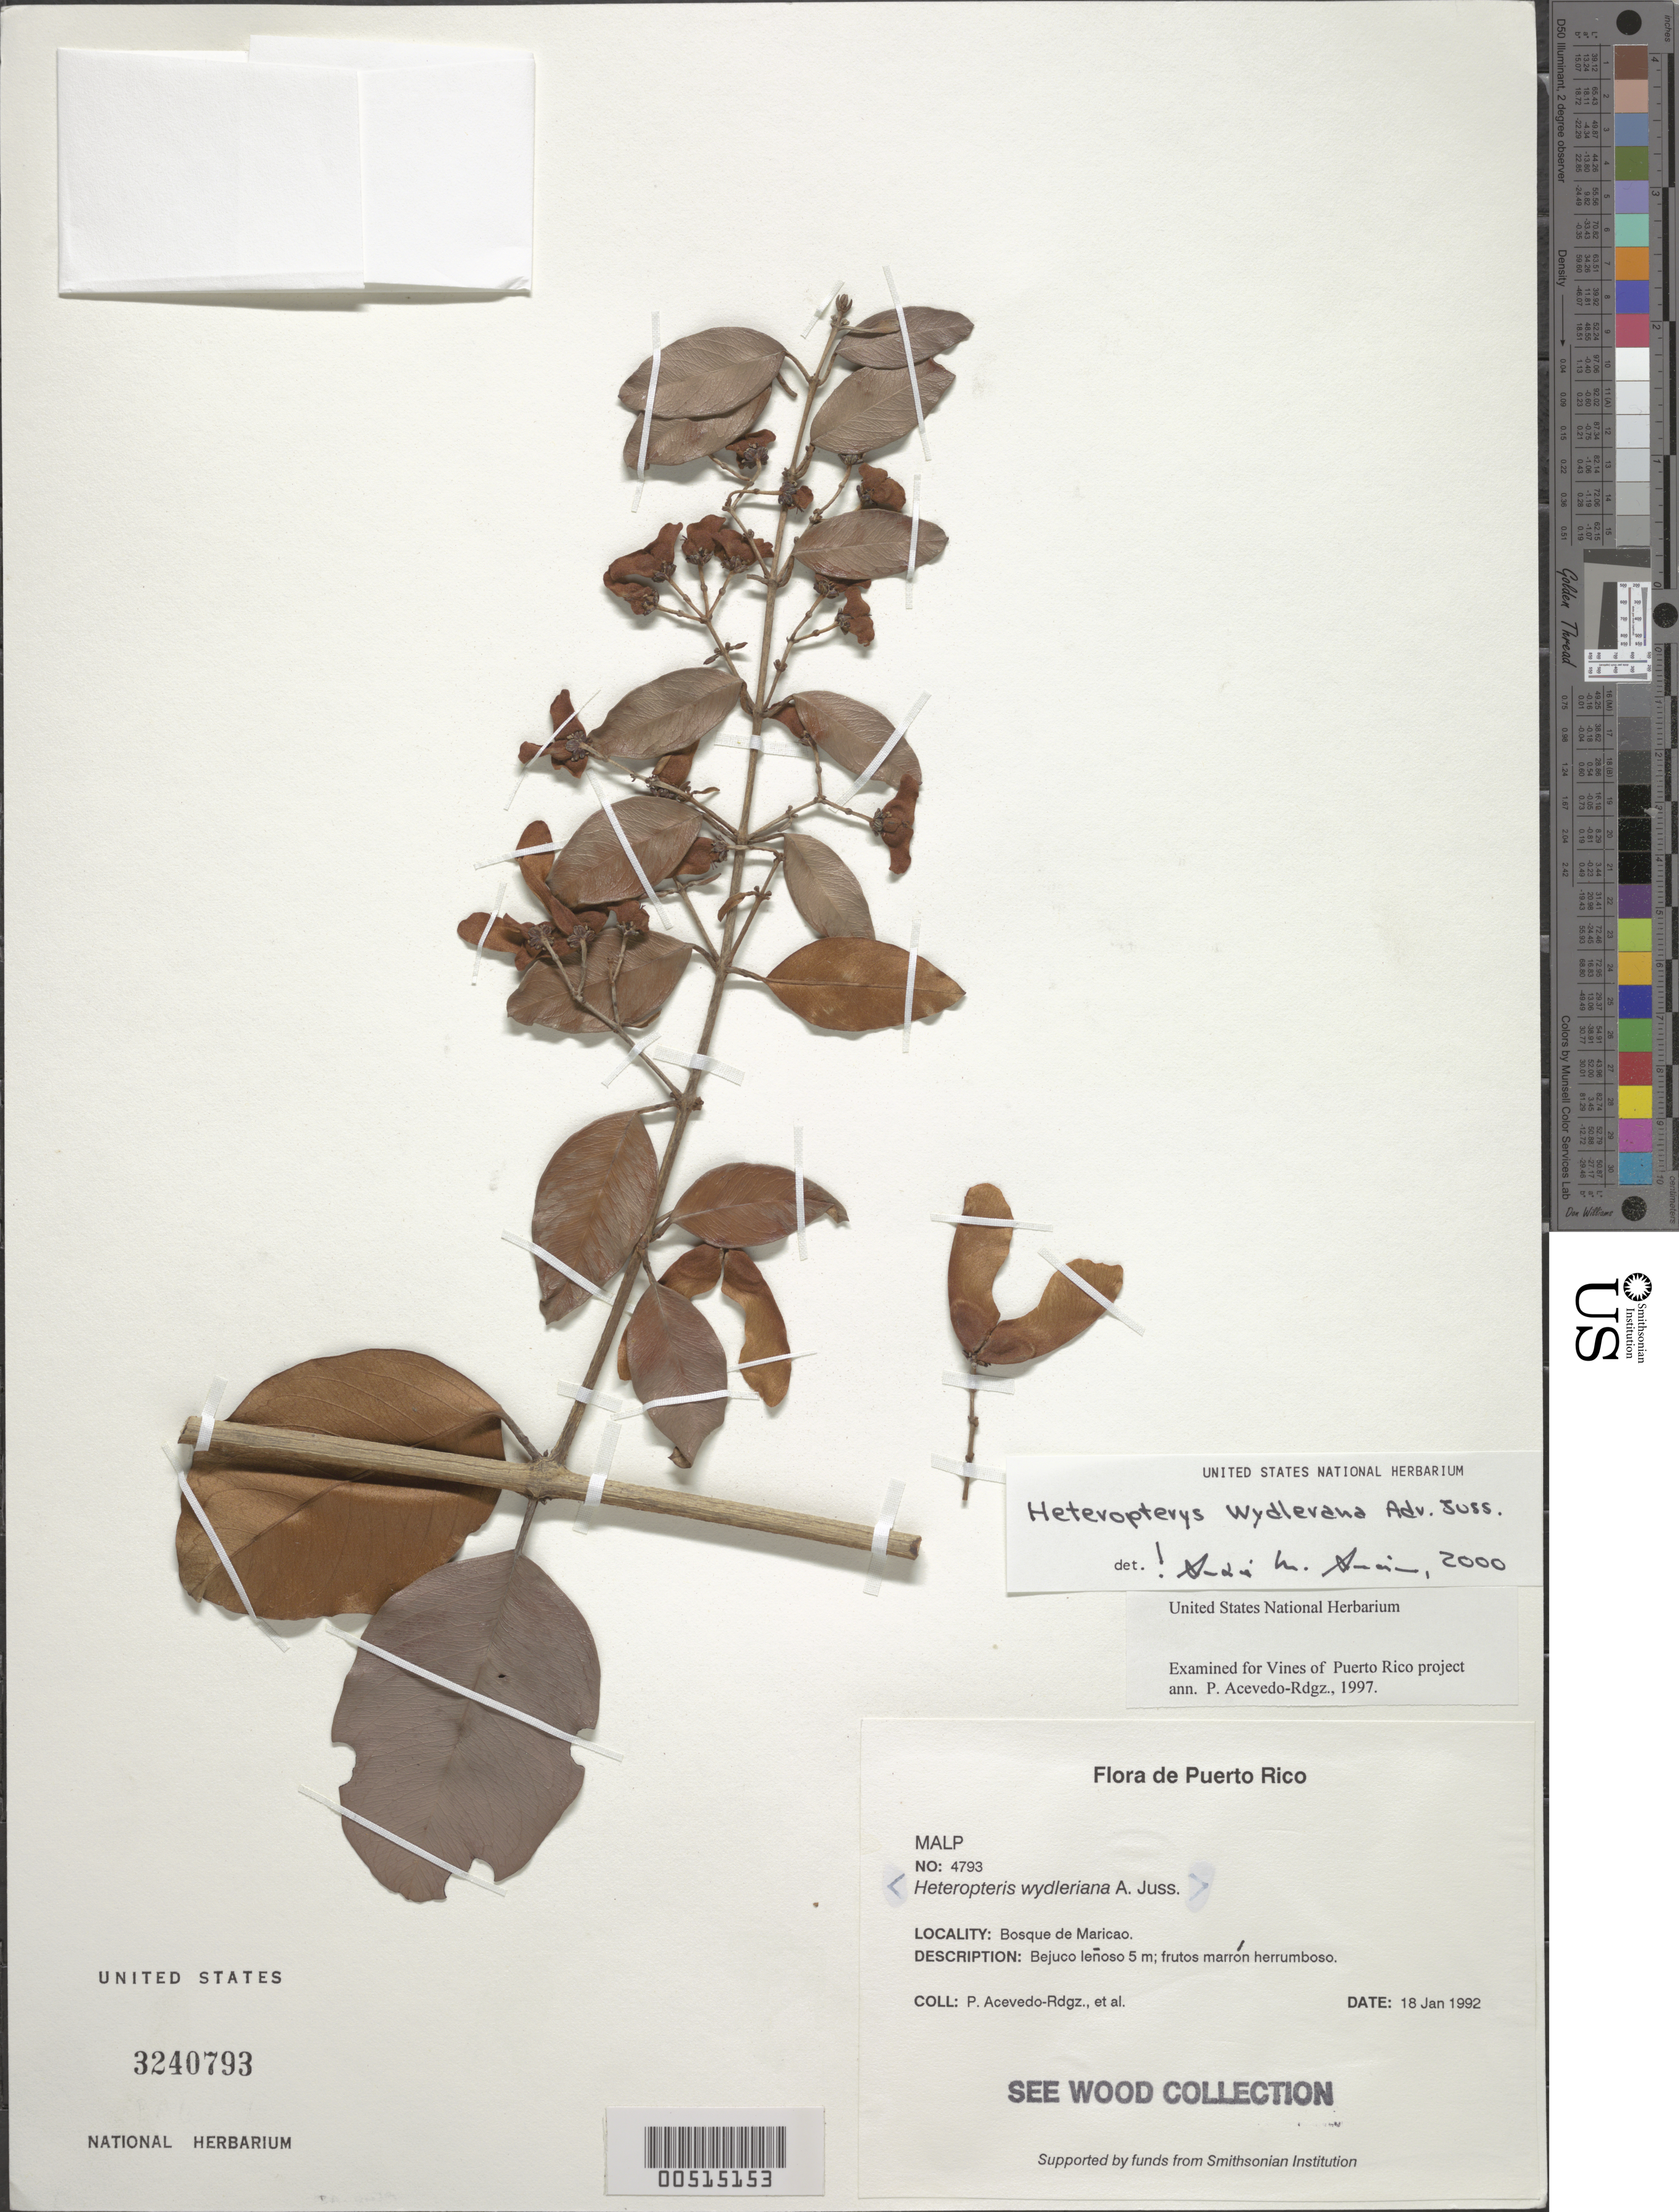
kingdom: Plantae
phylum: Tracheophyta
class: Magnoliopsida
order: Malpighiales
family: Malpighiaceae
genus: Heteropterys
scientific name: Heteropterys wydlerana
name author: A. Juss.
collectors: P. Acevedo-Rodr.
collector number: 4793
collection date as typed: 18 Jan 1992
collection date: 1992-01-18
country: Puerto Rico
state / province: Maricao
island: Puerto Rico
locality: Maricao; Monte del Estado, Bosque de Maricao.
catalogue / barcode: US 3240793